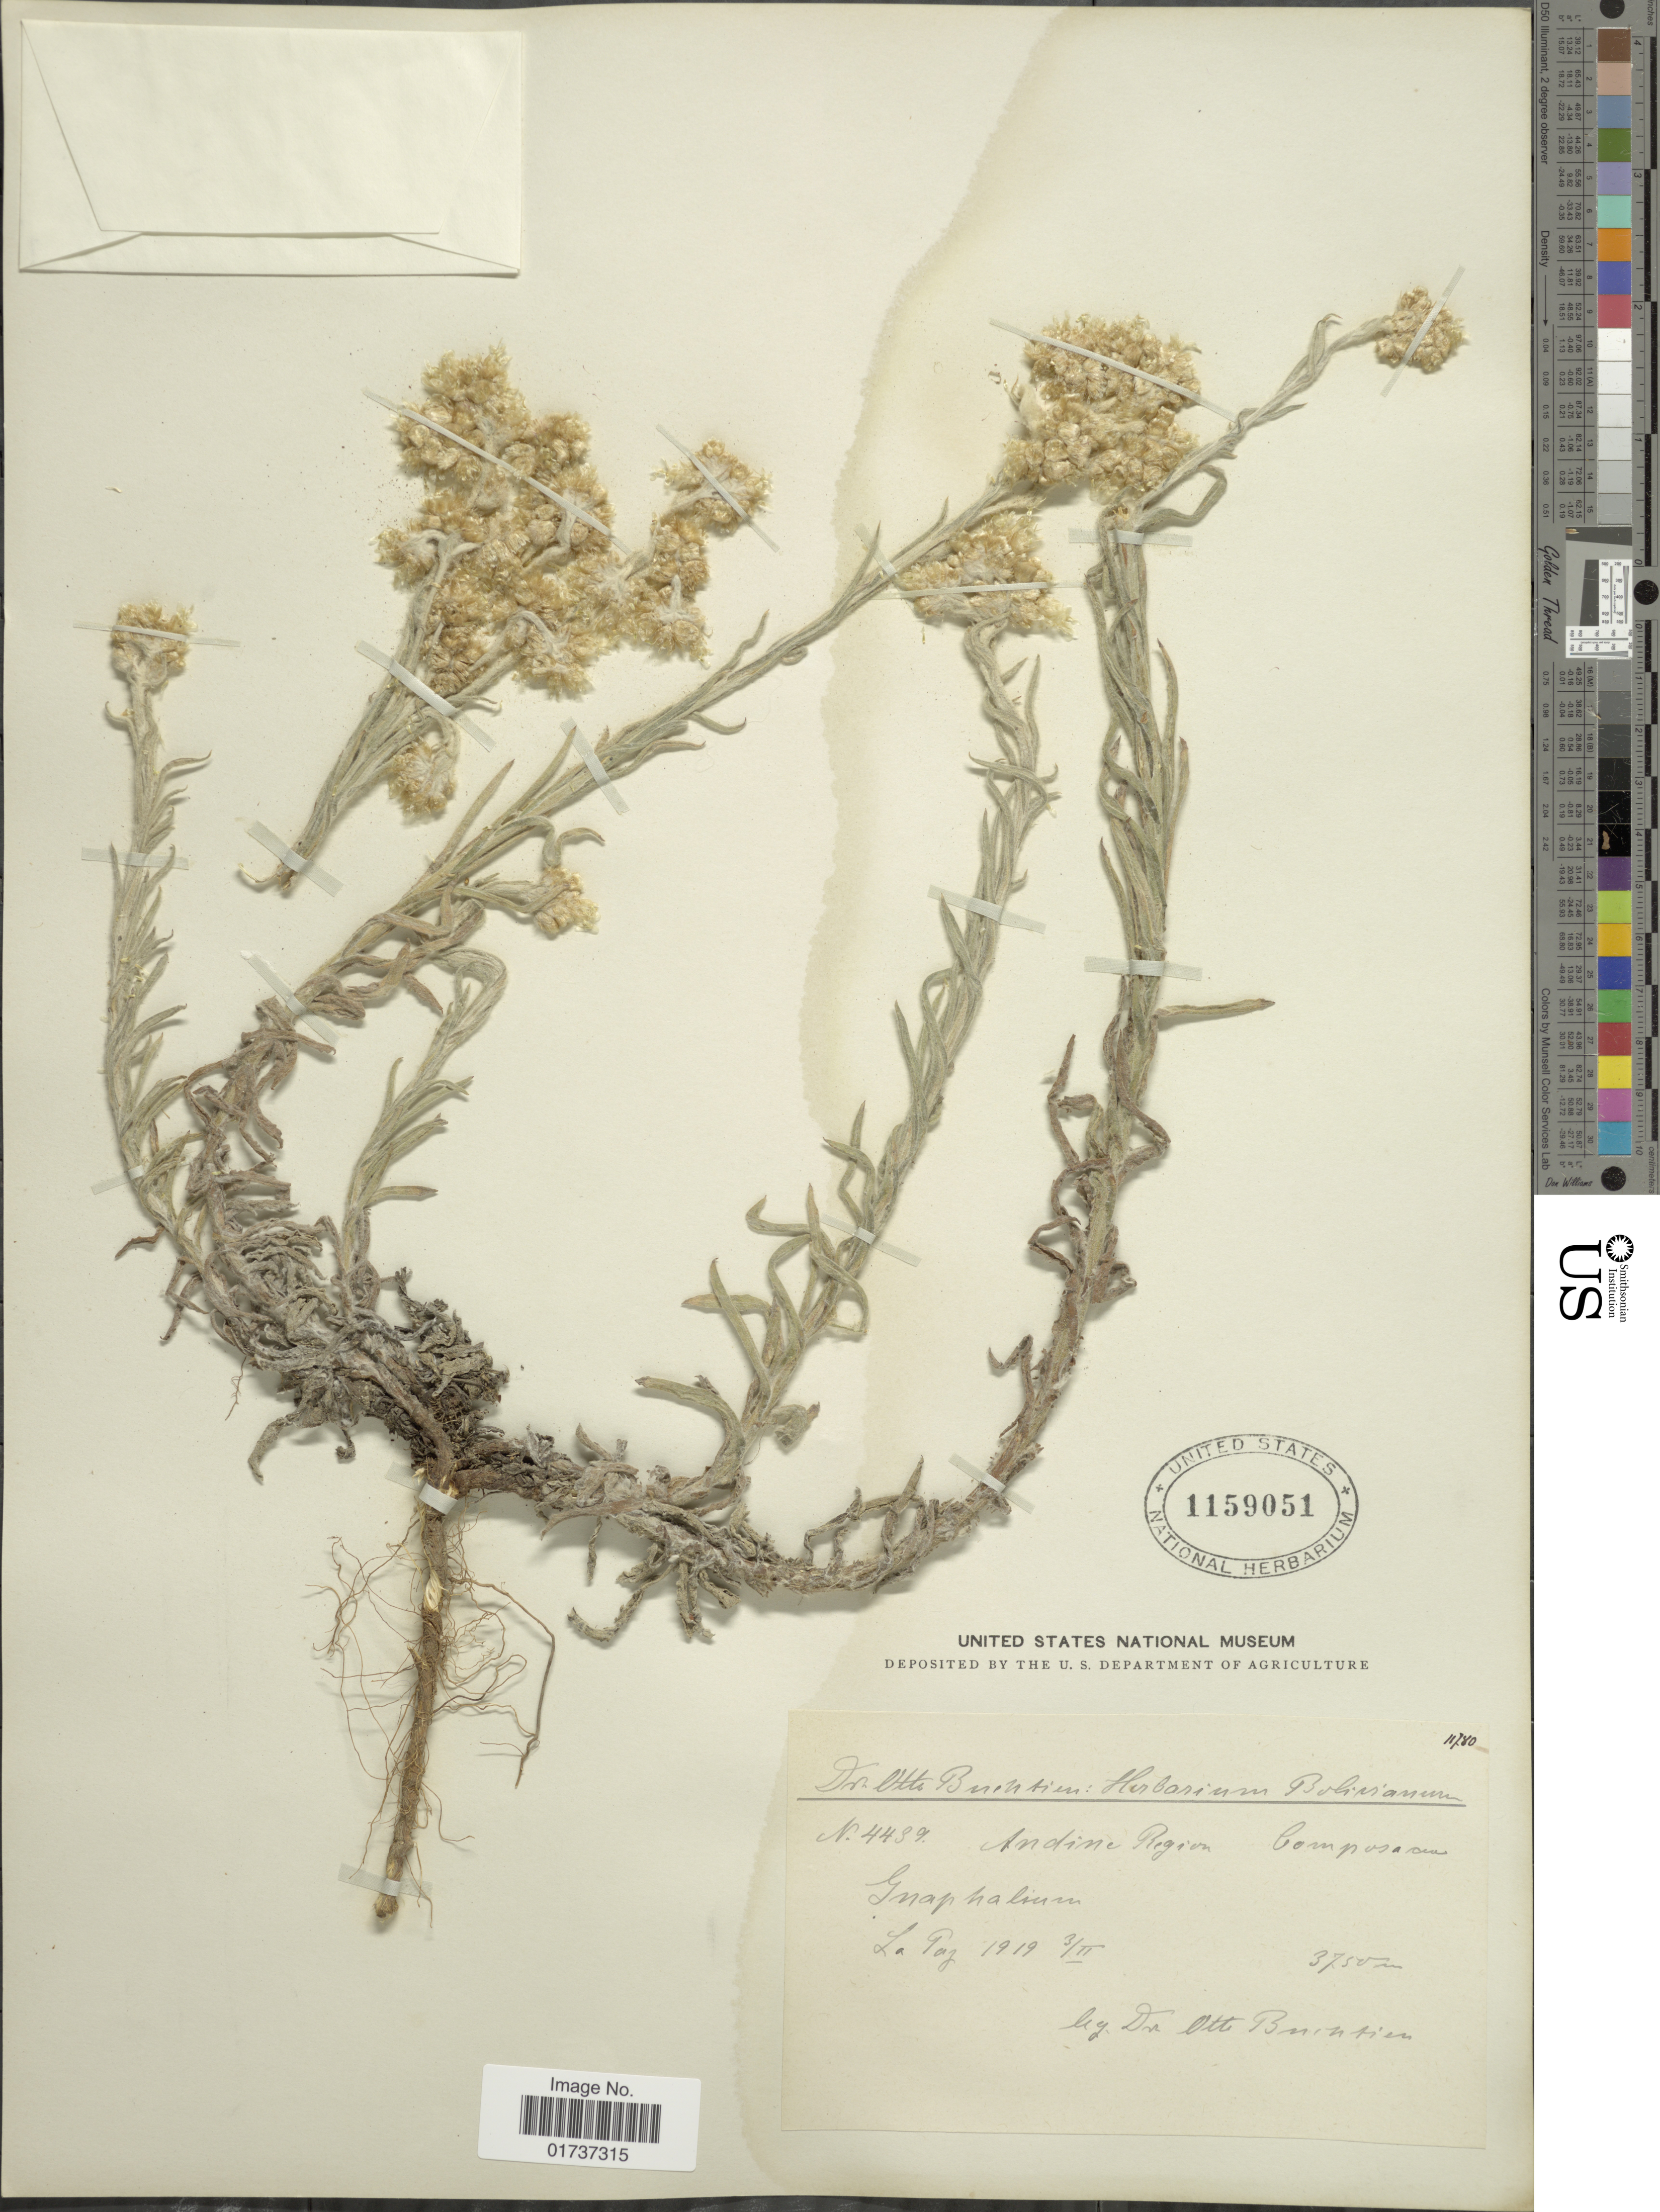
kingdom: Plantae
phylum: Tracheophyta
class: Magnoliopsida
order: Asterales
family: Asteraceae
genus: Gnaphalium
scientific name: Gnaphalium sp.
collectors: O. Buchtien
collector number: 4439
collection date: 1919-02-03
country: Bolivia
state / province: La Paz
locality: Andine Region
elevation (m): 3750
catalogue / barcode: US 1159051